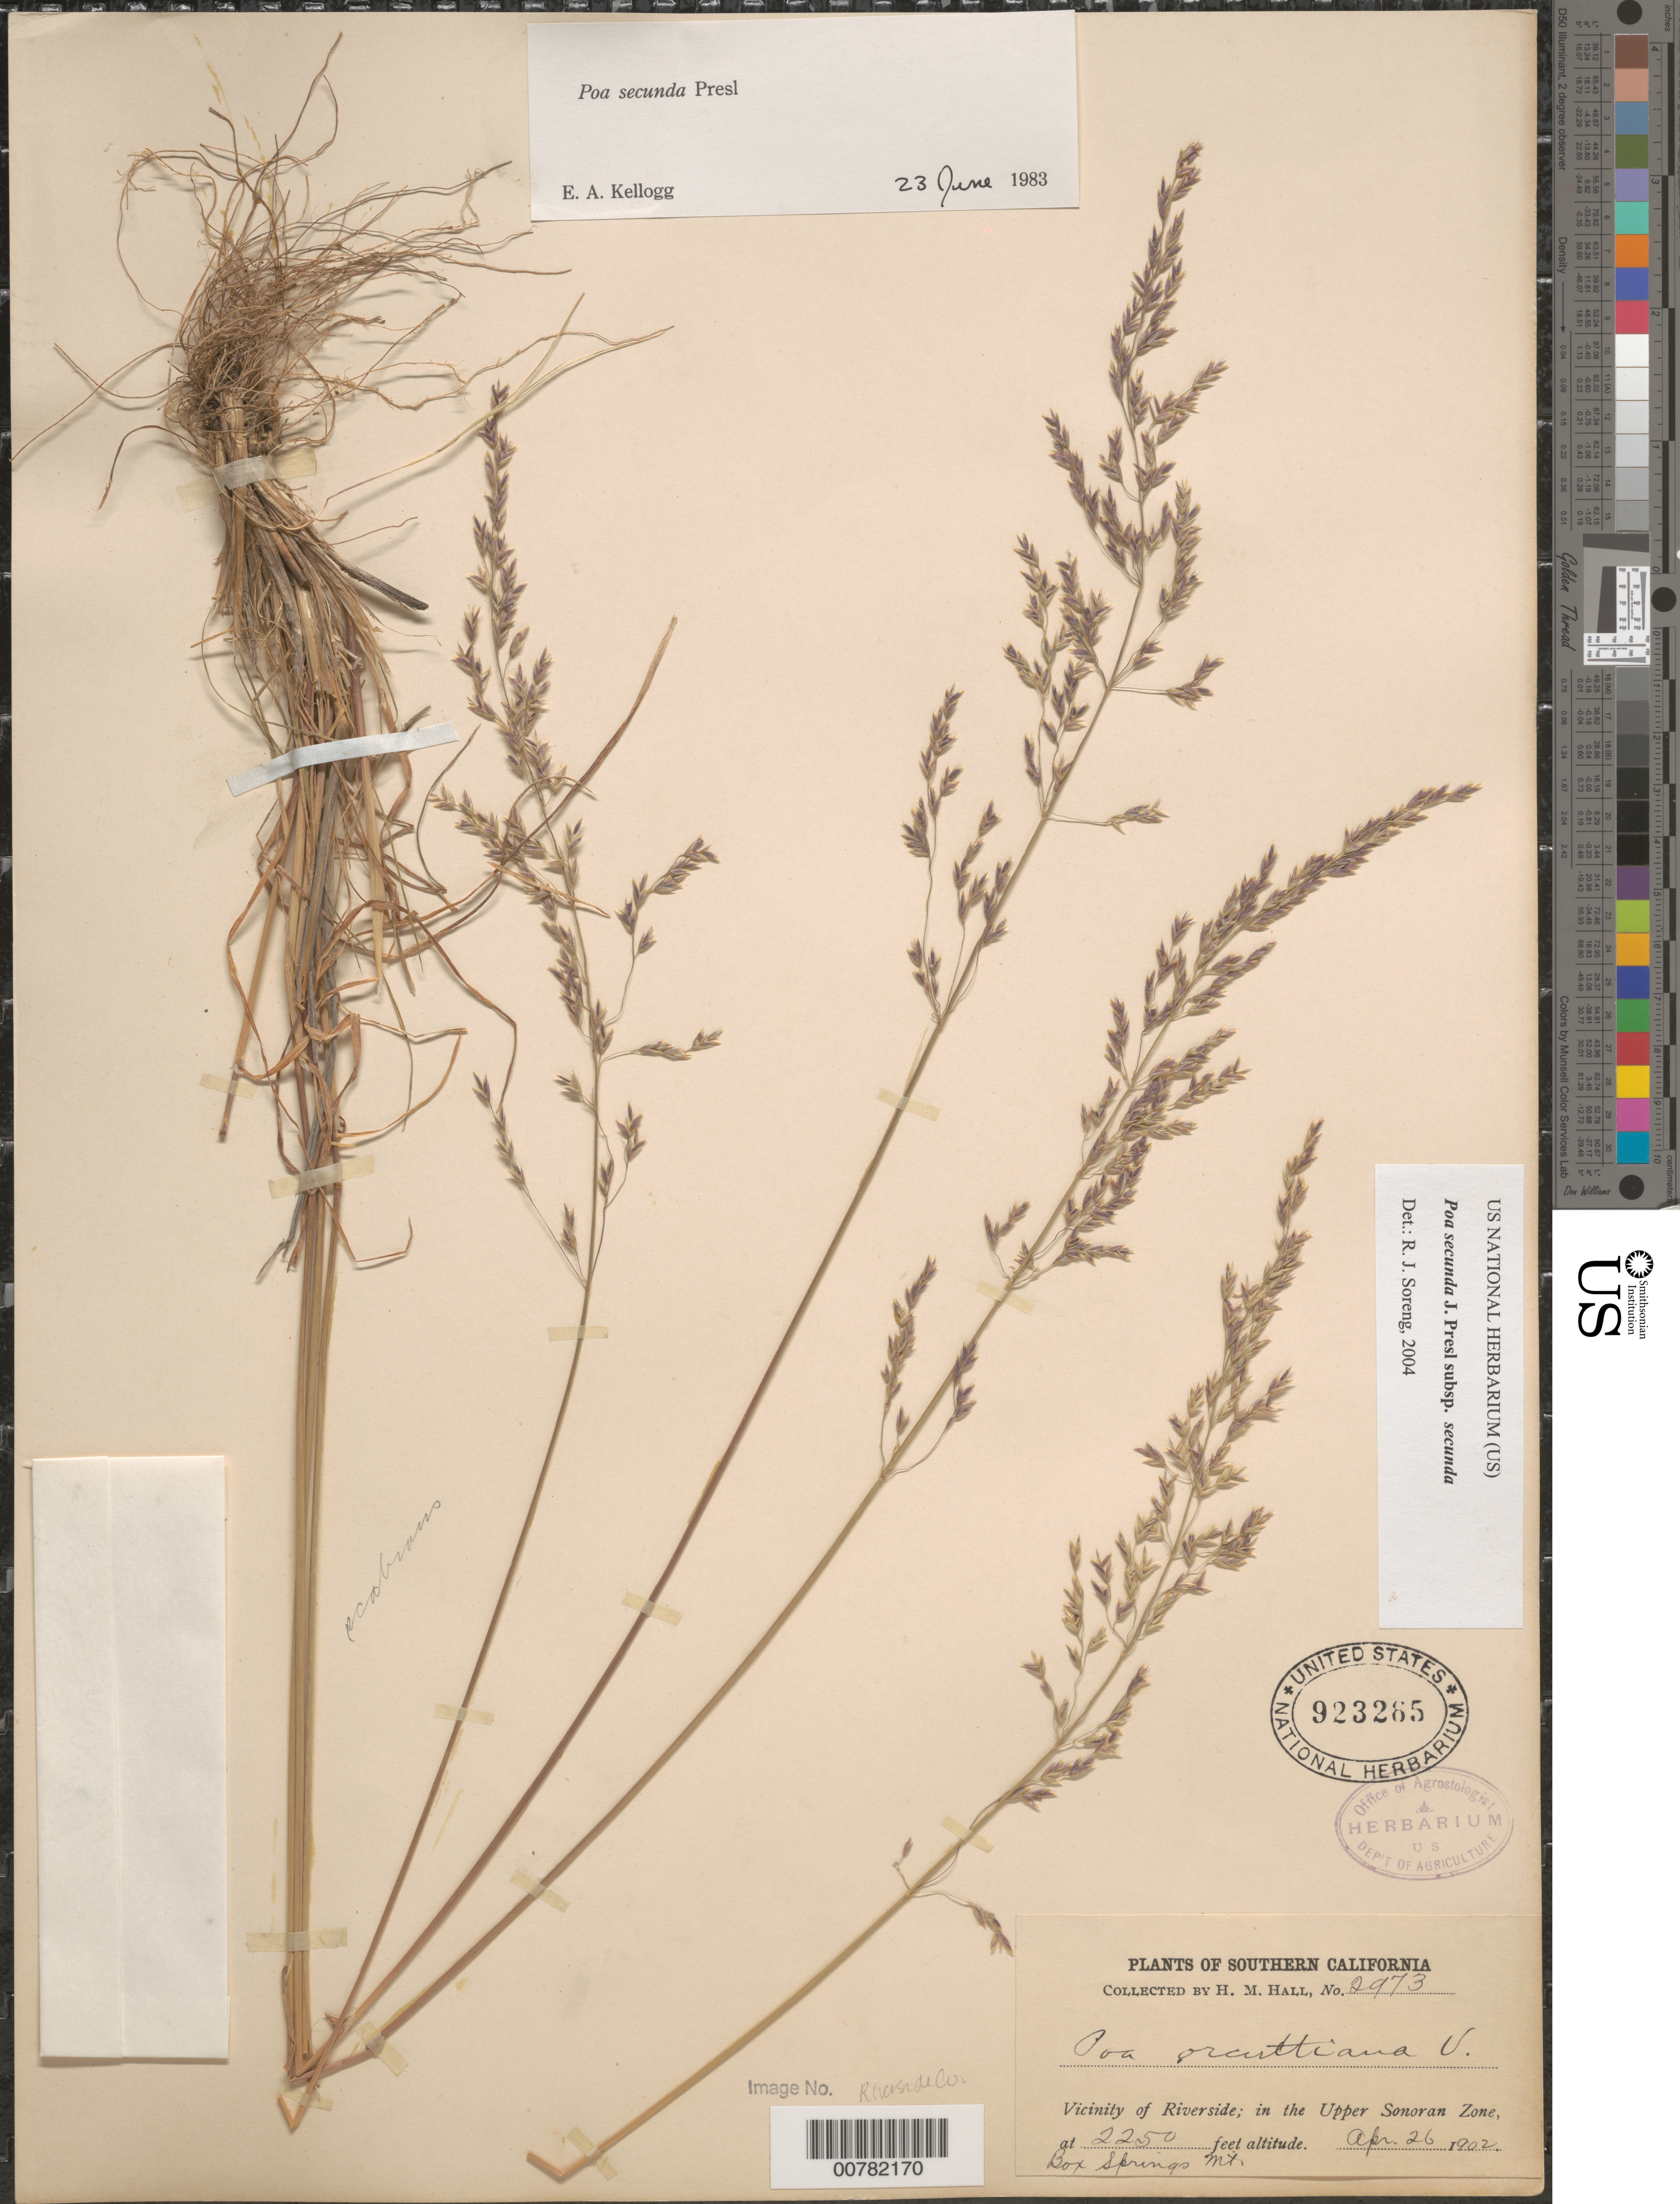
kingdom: Plantae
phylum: Tracheophyta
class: Liliopsida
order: Poales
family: Poaceae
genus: Poa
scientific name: Poa secunda subsp. secunda var. secunda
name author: J. Presl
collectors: H. M. Hall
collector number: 2973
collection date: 1902-04-26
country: United States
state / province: California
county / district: Riverside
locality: Southern California. Riverside Co. Vicinity of Riverside; in the Upper Sonoran Zone, Box Springs Mt.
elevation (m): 686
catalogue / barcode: US 923285